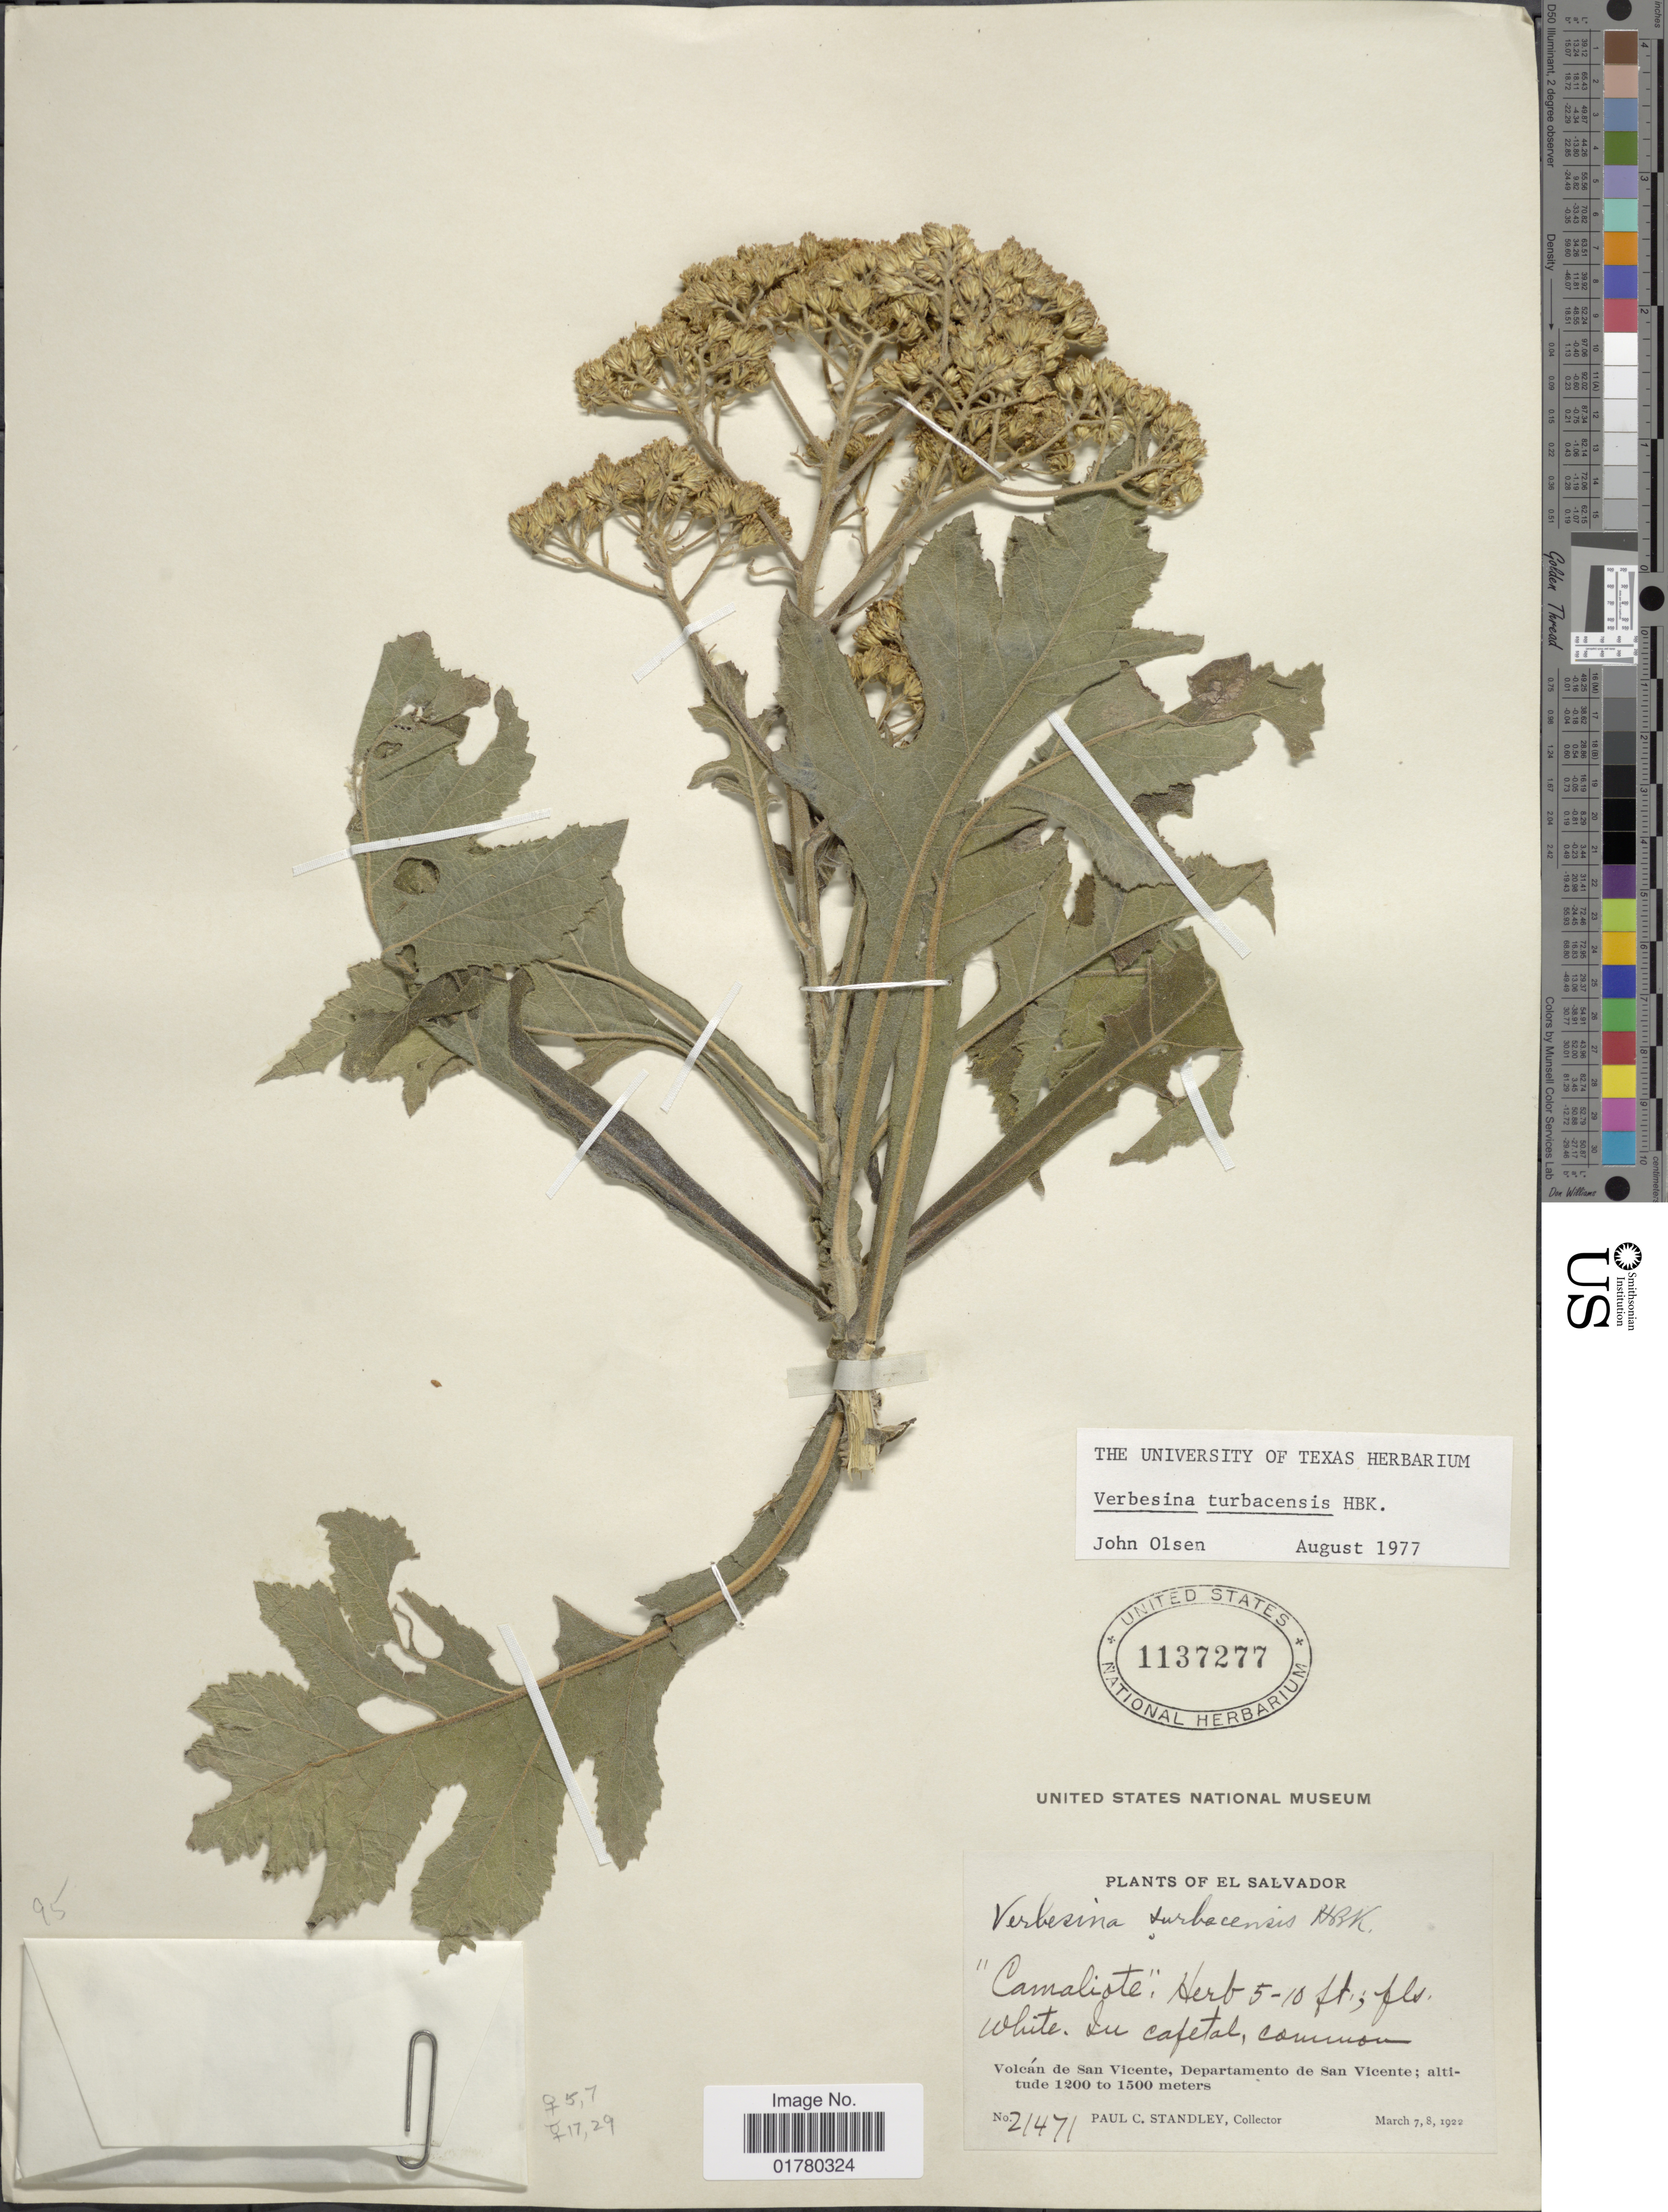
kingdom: Plantae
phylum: Tracheophyta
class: Magnoliopsida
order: Asterales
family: Asteraceae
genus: Verbesina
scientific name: Verbesina turbacensis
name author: Kunth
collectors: P. C. Standley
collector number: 21471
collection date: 1922-03-07/1922-03-08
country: El Salvador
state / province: San Vincente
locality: Volcán de San Vicente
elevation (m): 1200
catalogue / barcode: US 1137277